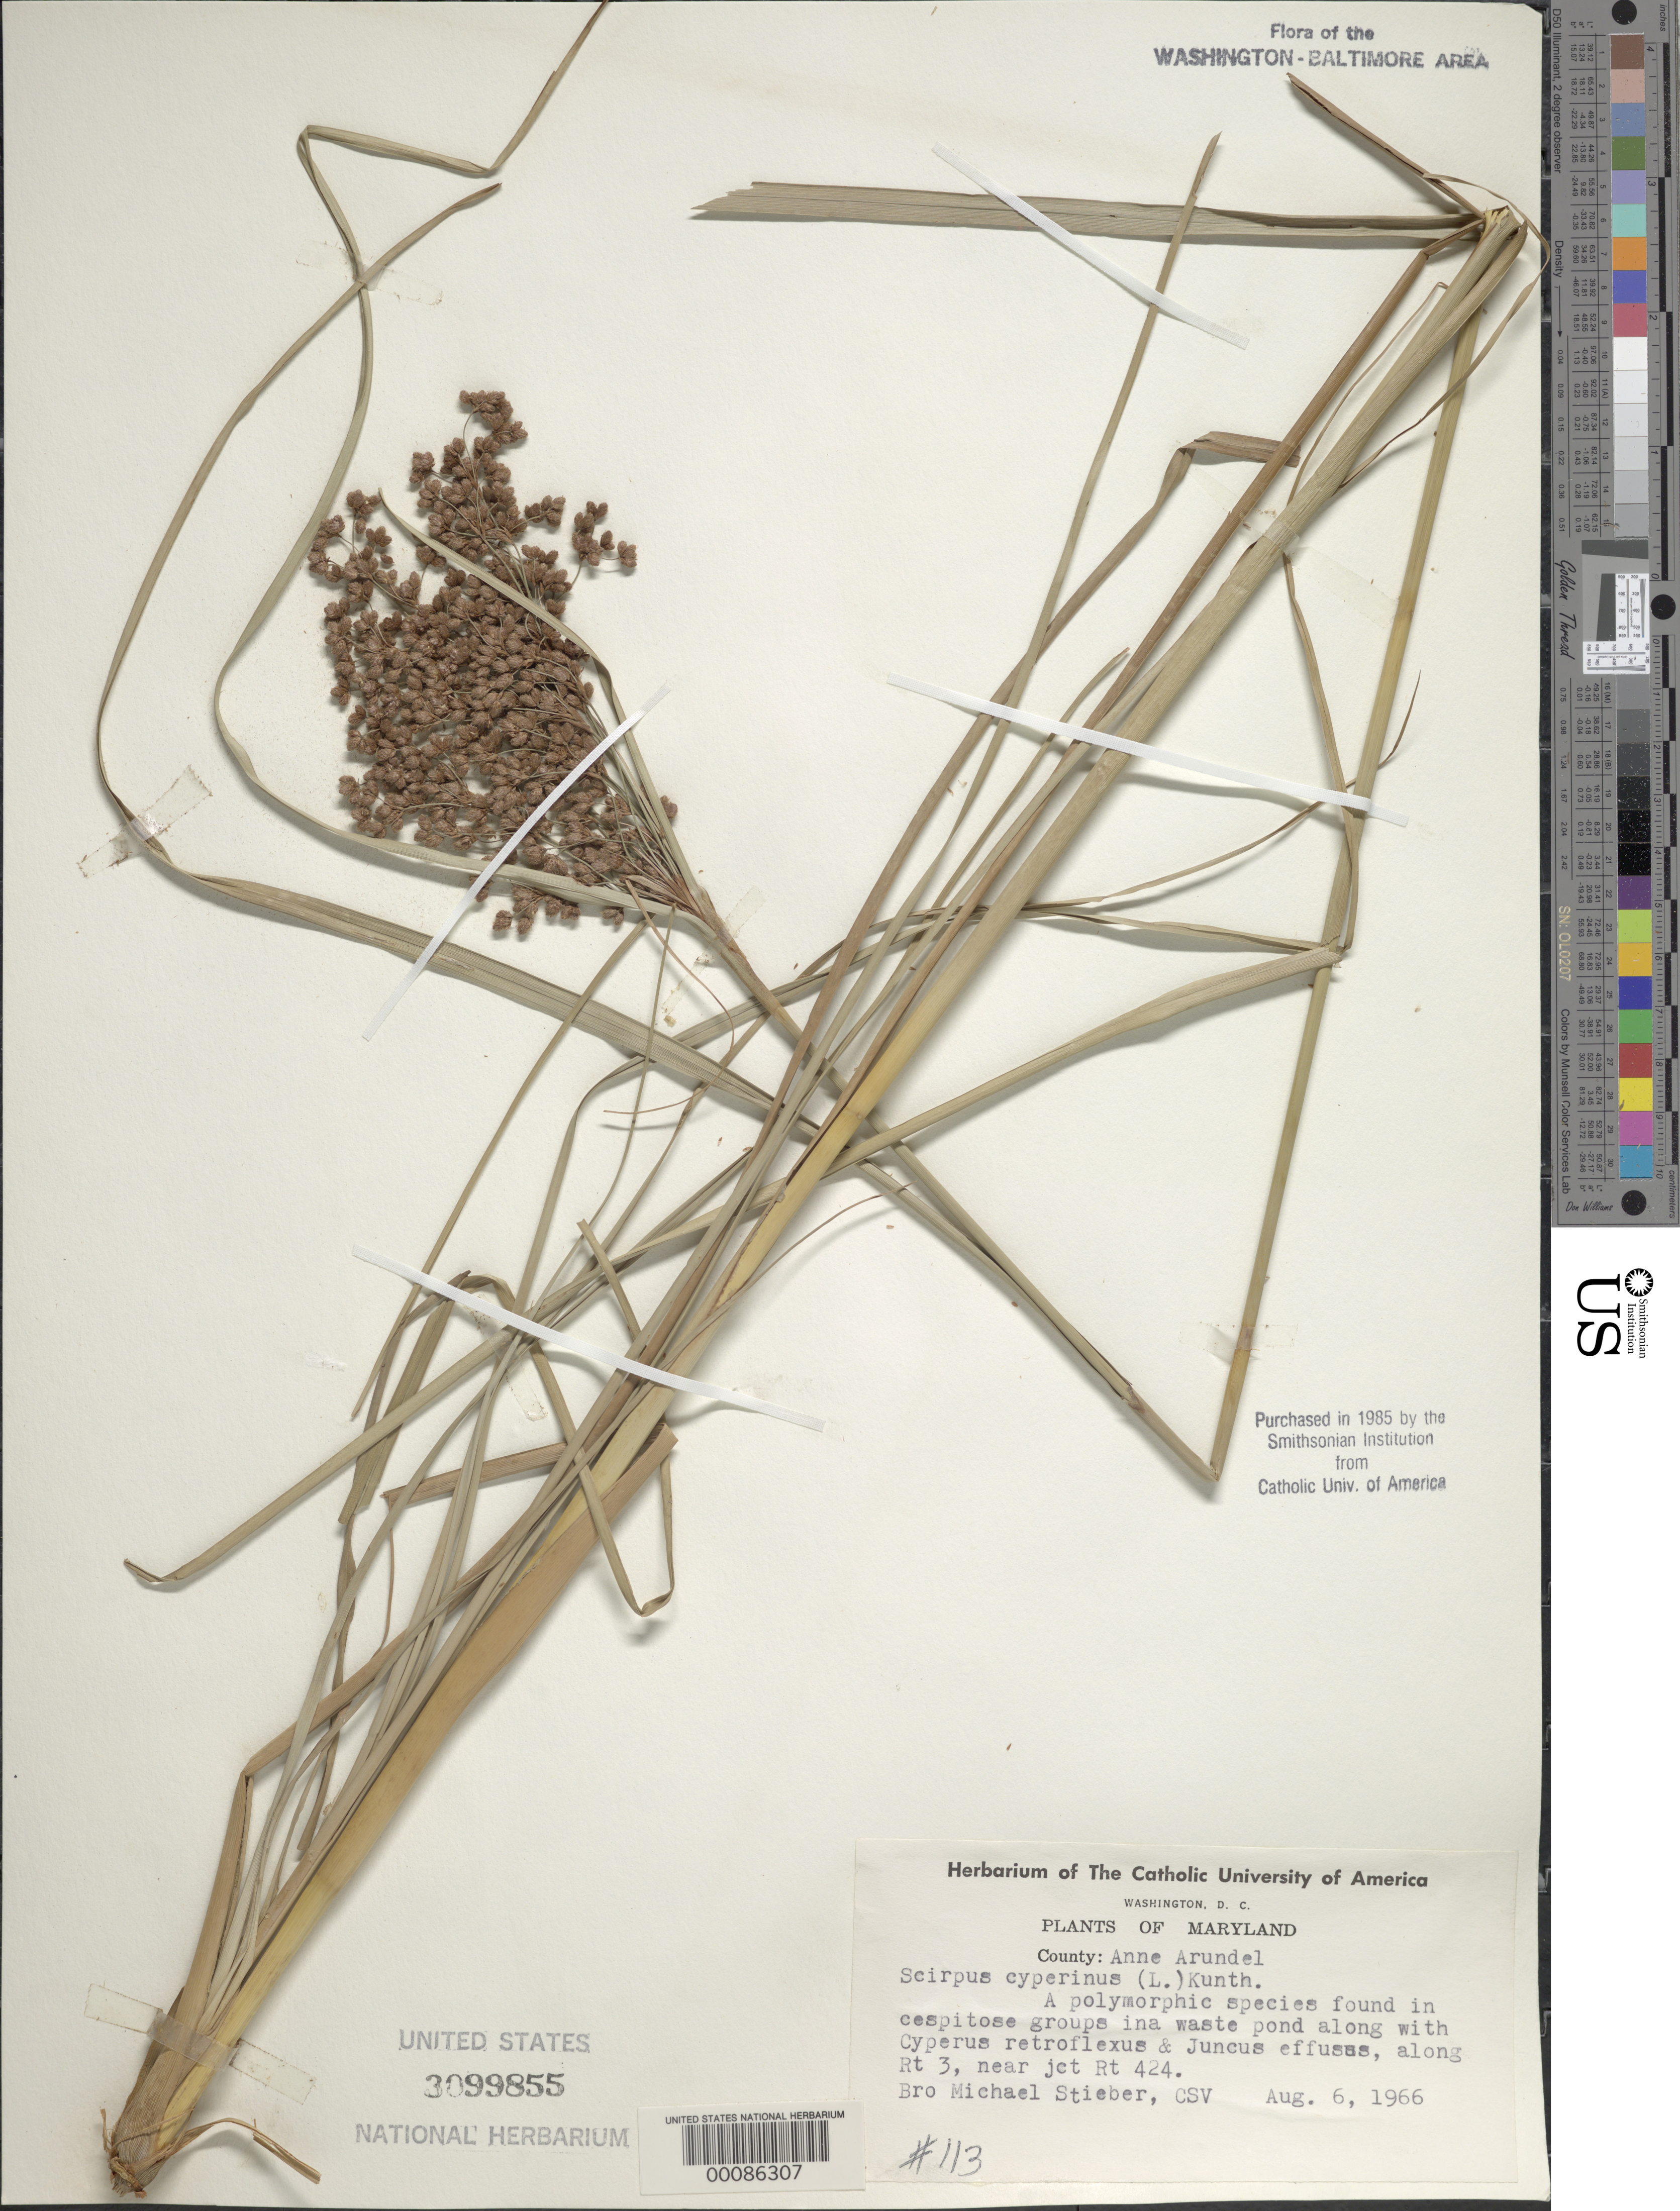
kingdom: Plantae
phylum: Tracheophyta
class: Liliopsida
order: Poales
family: Cyperaceae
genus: Scirpus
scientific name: Scirpus cyperinus (L.) Kunth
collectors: Bro. M. Stieber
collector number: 113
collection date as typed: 06 Aug 1966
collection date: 1966-08-06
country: United States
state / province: Maryland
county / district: Anne Arundel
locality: Rt 3 near Rt. 424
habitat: Waste pond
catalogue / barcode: US 3099855